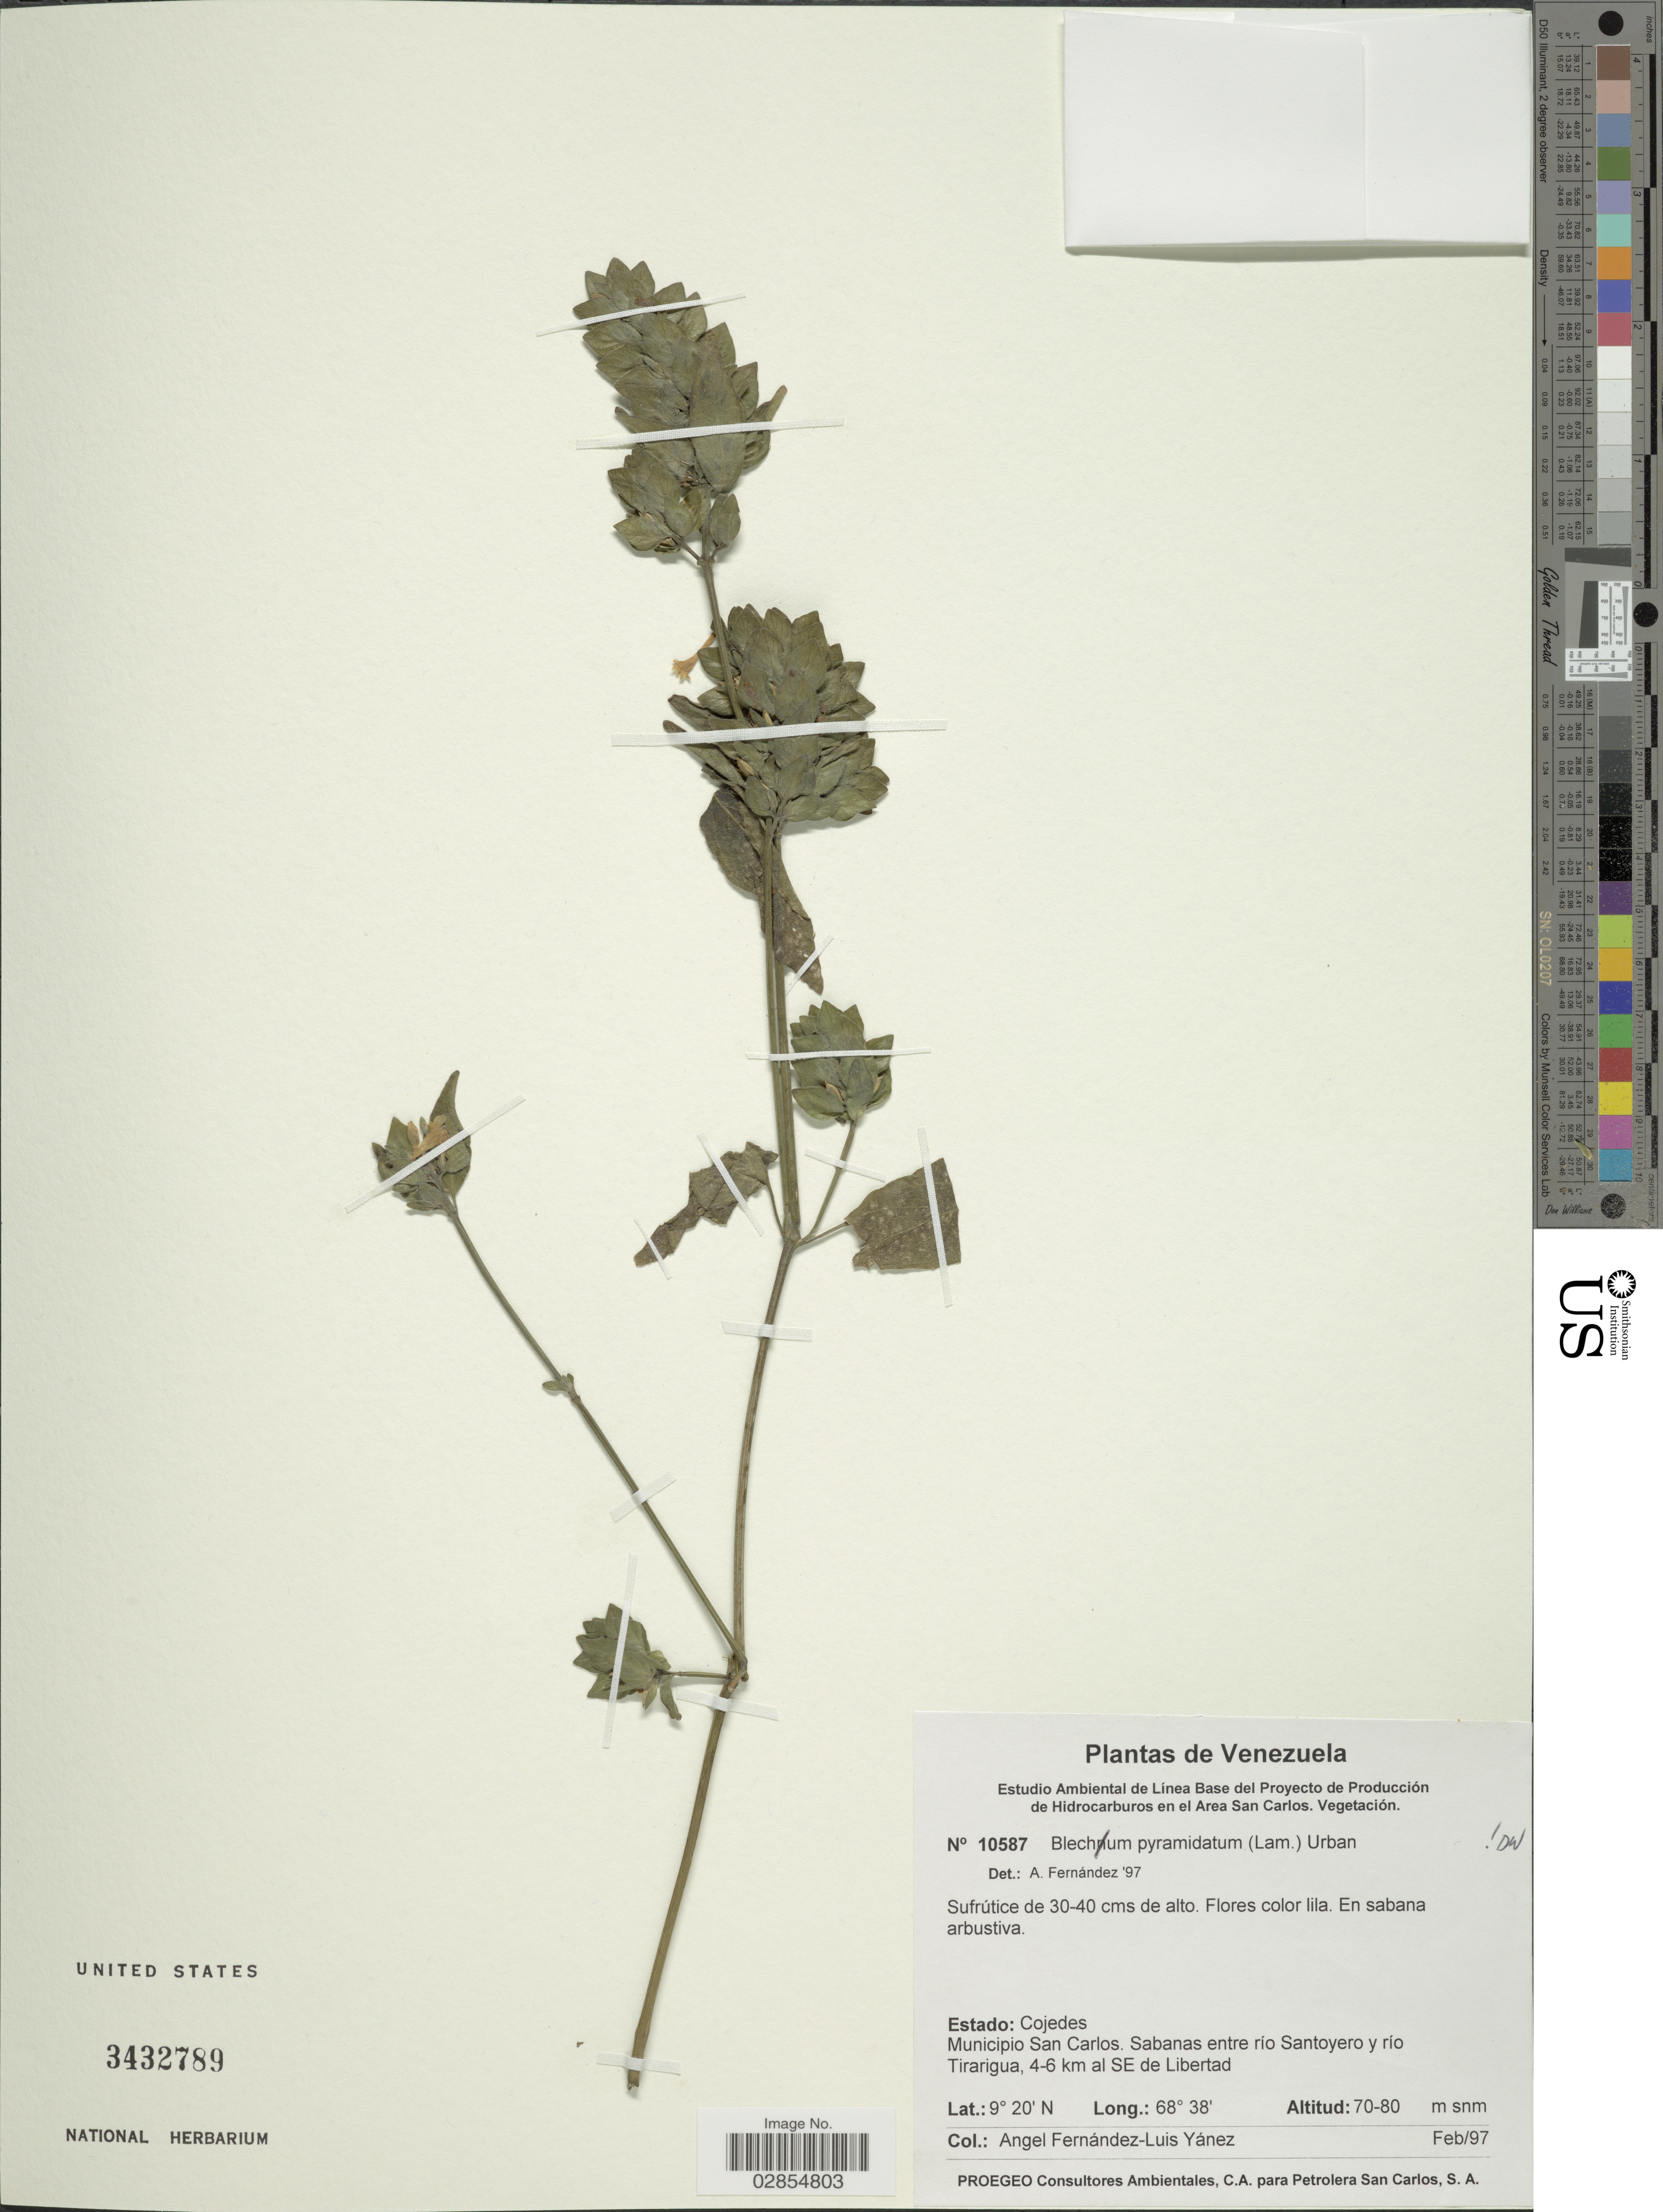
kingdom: Plantae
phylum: Tracheophyta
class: Magnoliopsida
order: Lamiales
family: Acanthaceae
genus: Blechum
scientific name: Blechum pyramidatum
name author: (Lam.) Urb.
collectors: Á. Fernández & L. Yanez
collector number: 10587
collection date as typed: Transcribed d/m/y: /2/97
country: Venezuela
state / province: Cojedes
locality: Estado: Cojedes. Municipio San Carlos. Sabanas entre rio Santoyero y río Tirarigua, 4-6 km al SE de Libertad.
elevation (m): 70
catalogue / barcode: US 3432789